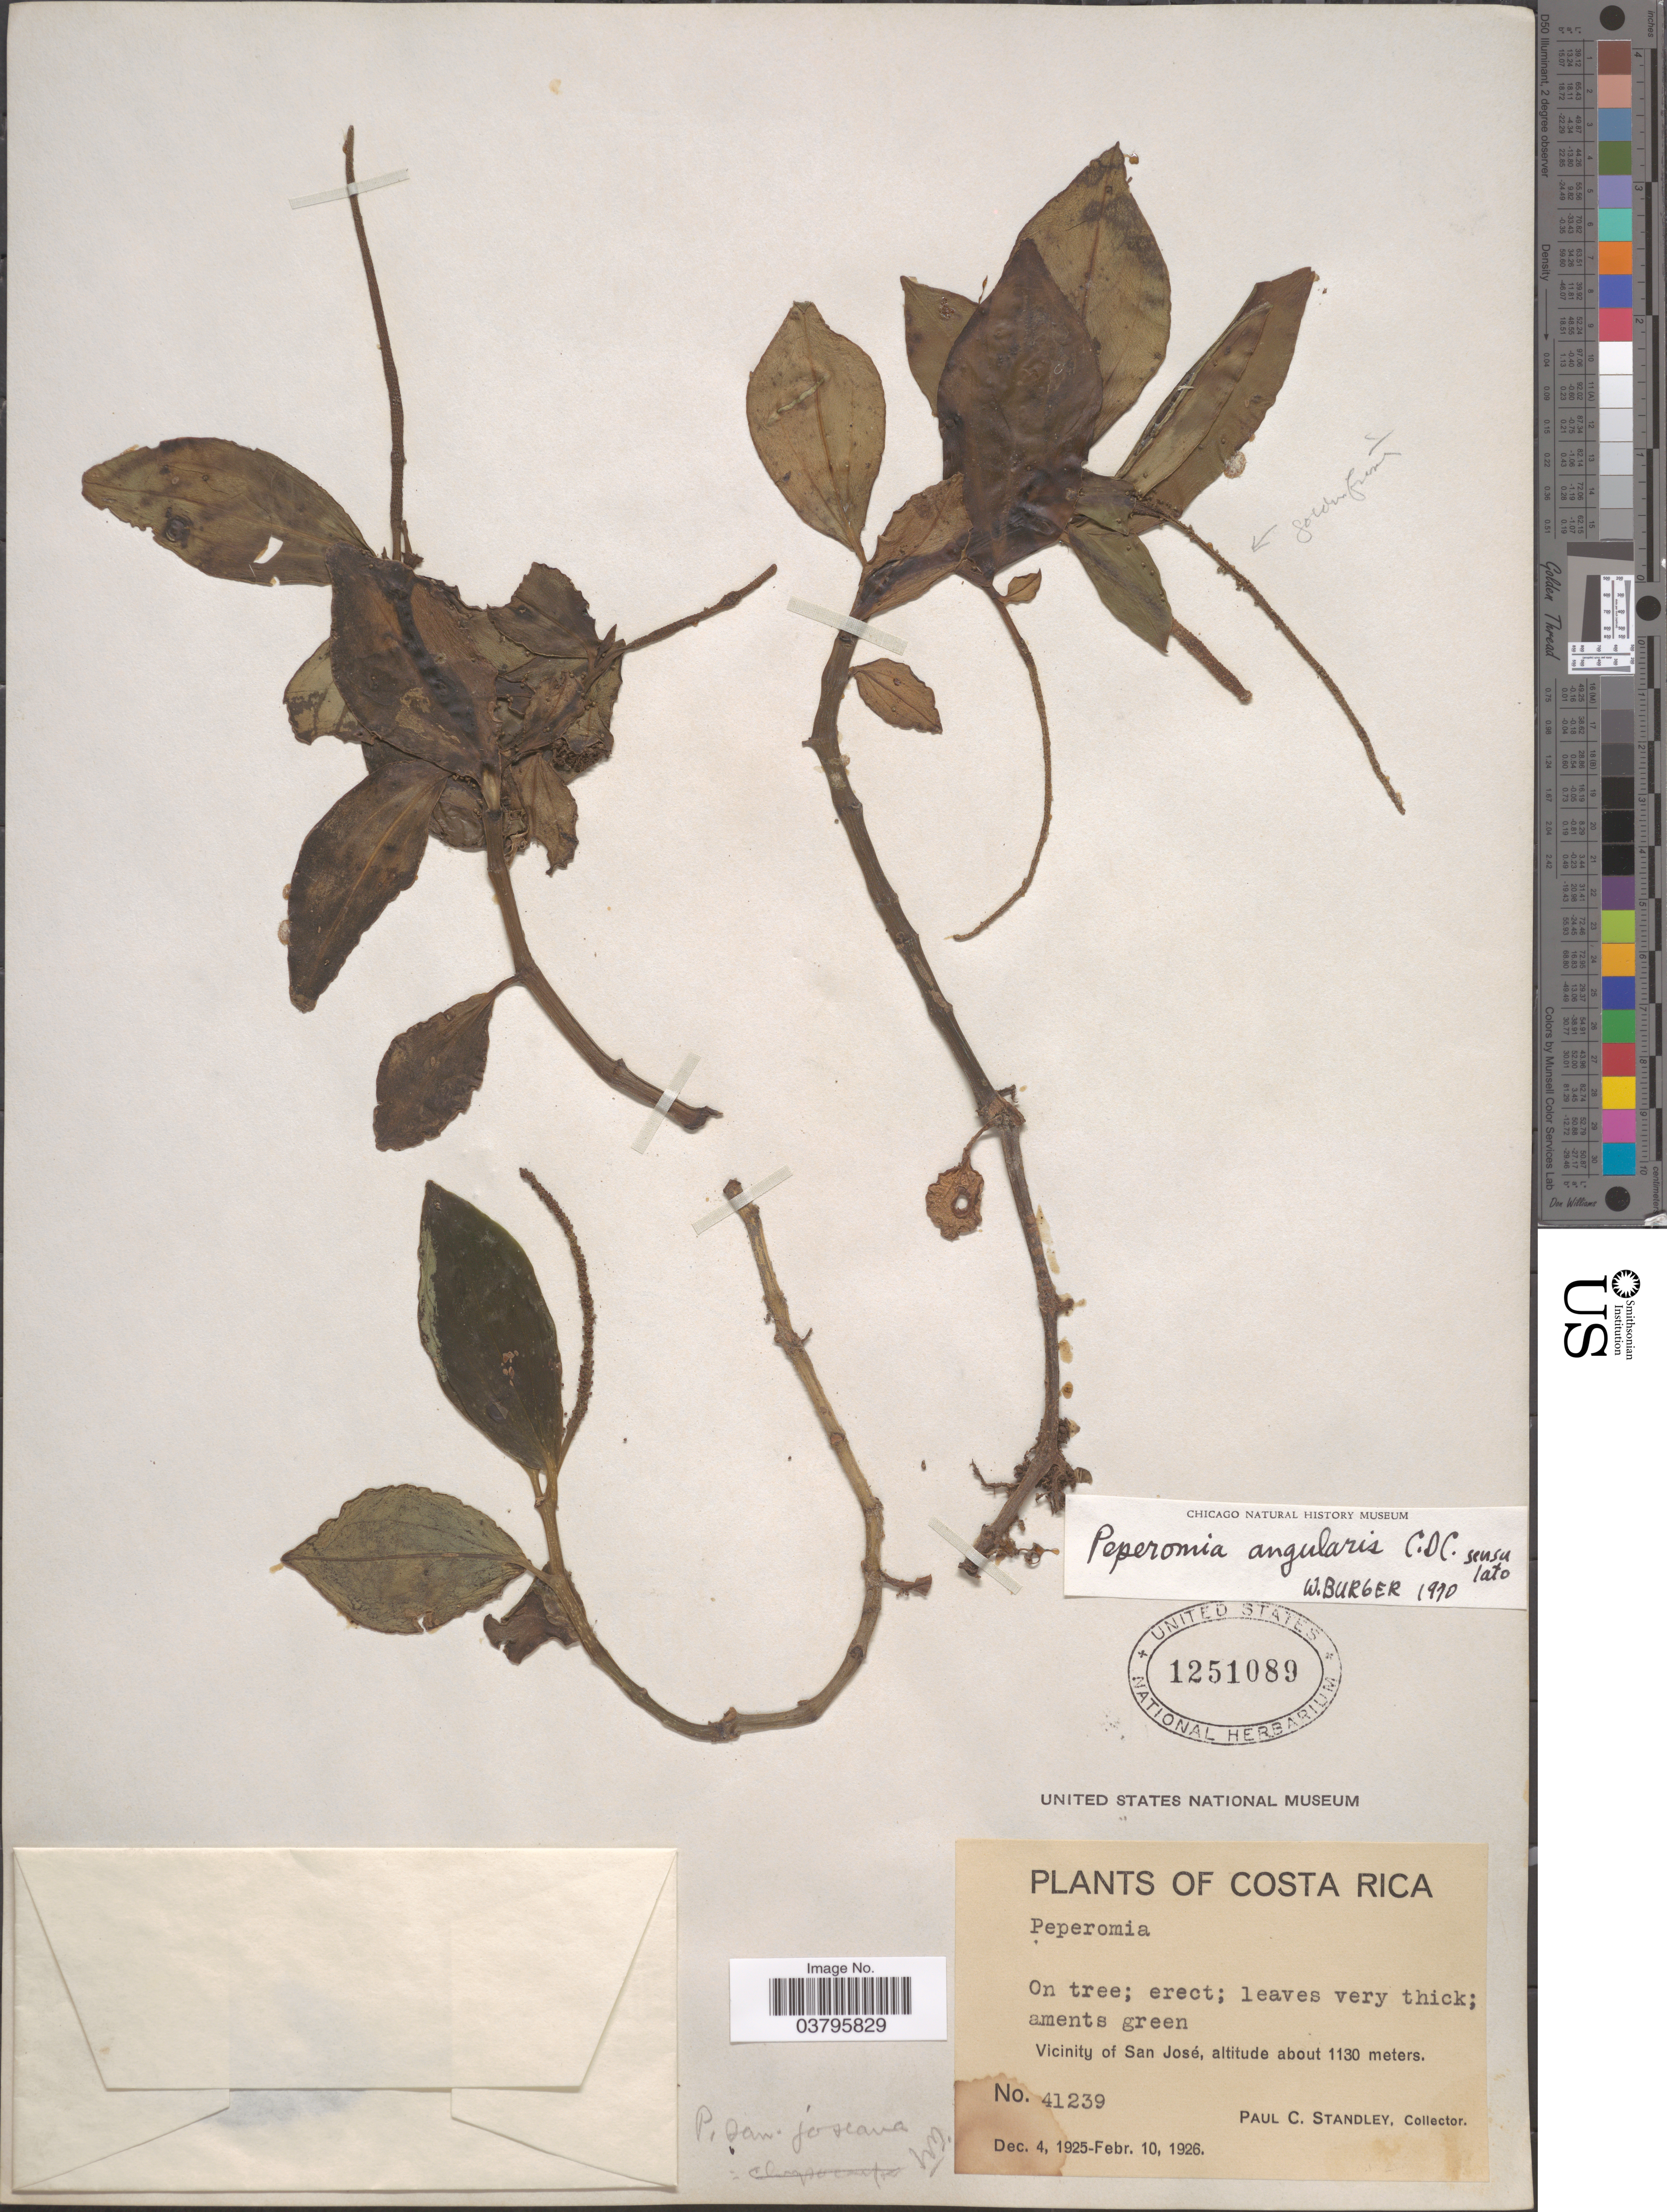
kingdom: Plantae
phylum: Tracheophyta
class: Magnoliopsida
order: Piperales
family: Piperaceae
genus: Peperomia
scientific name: Peperomia san-joseana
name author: C. DC.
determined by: Jiménez, José Estaban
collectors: P. C. Standley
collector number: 41239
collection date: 1925-12-04/1926-02-10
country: Costa Rica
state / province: San José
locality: Vicinity of San José.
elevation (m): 1130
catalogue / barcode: US 1251089